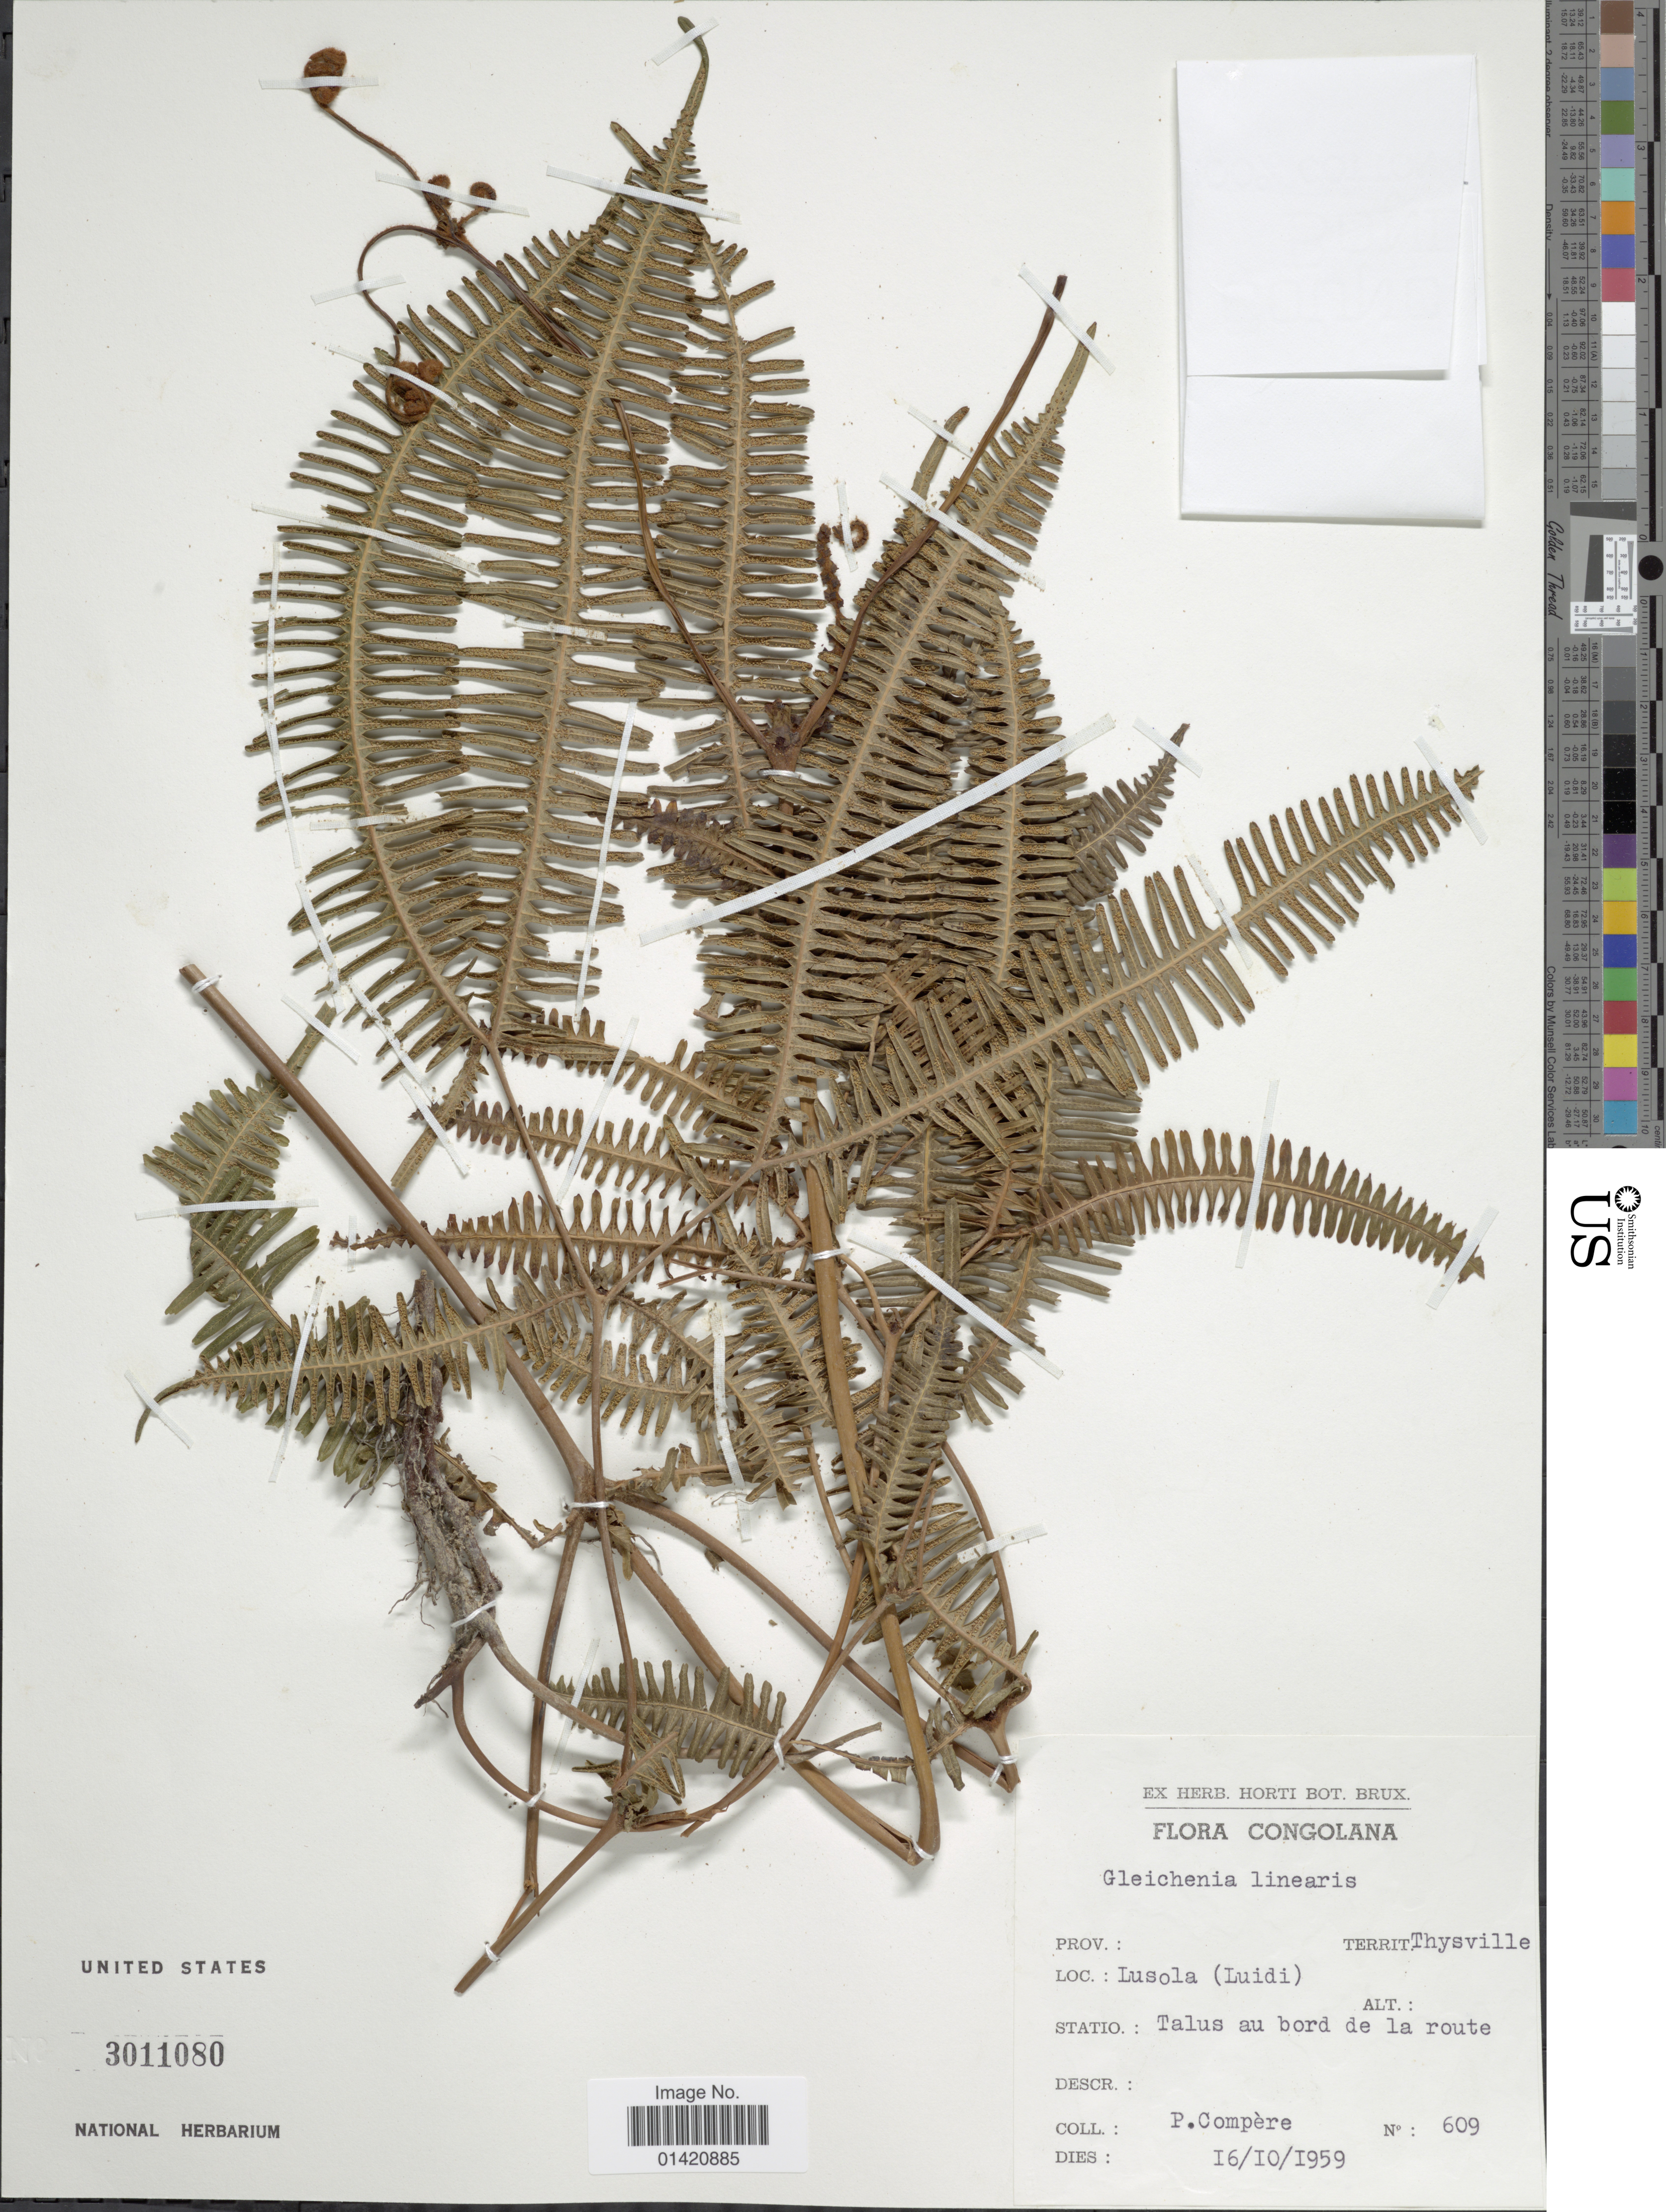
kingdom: Plantae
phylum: Tracheophyta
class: Polypodiopsida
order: Gleicheniales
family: Gleicheniaceae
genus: Dicranopteris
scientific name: Dicranopteris linearis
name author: (Burm. f.) Underw.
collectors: P. Compere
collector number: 609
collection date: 1959-10-16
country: Congo, Democratic Republic of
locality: Territ Thysville, Lusola (Luidi)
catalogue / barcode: US 3011080